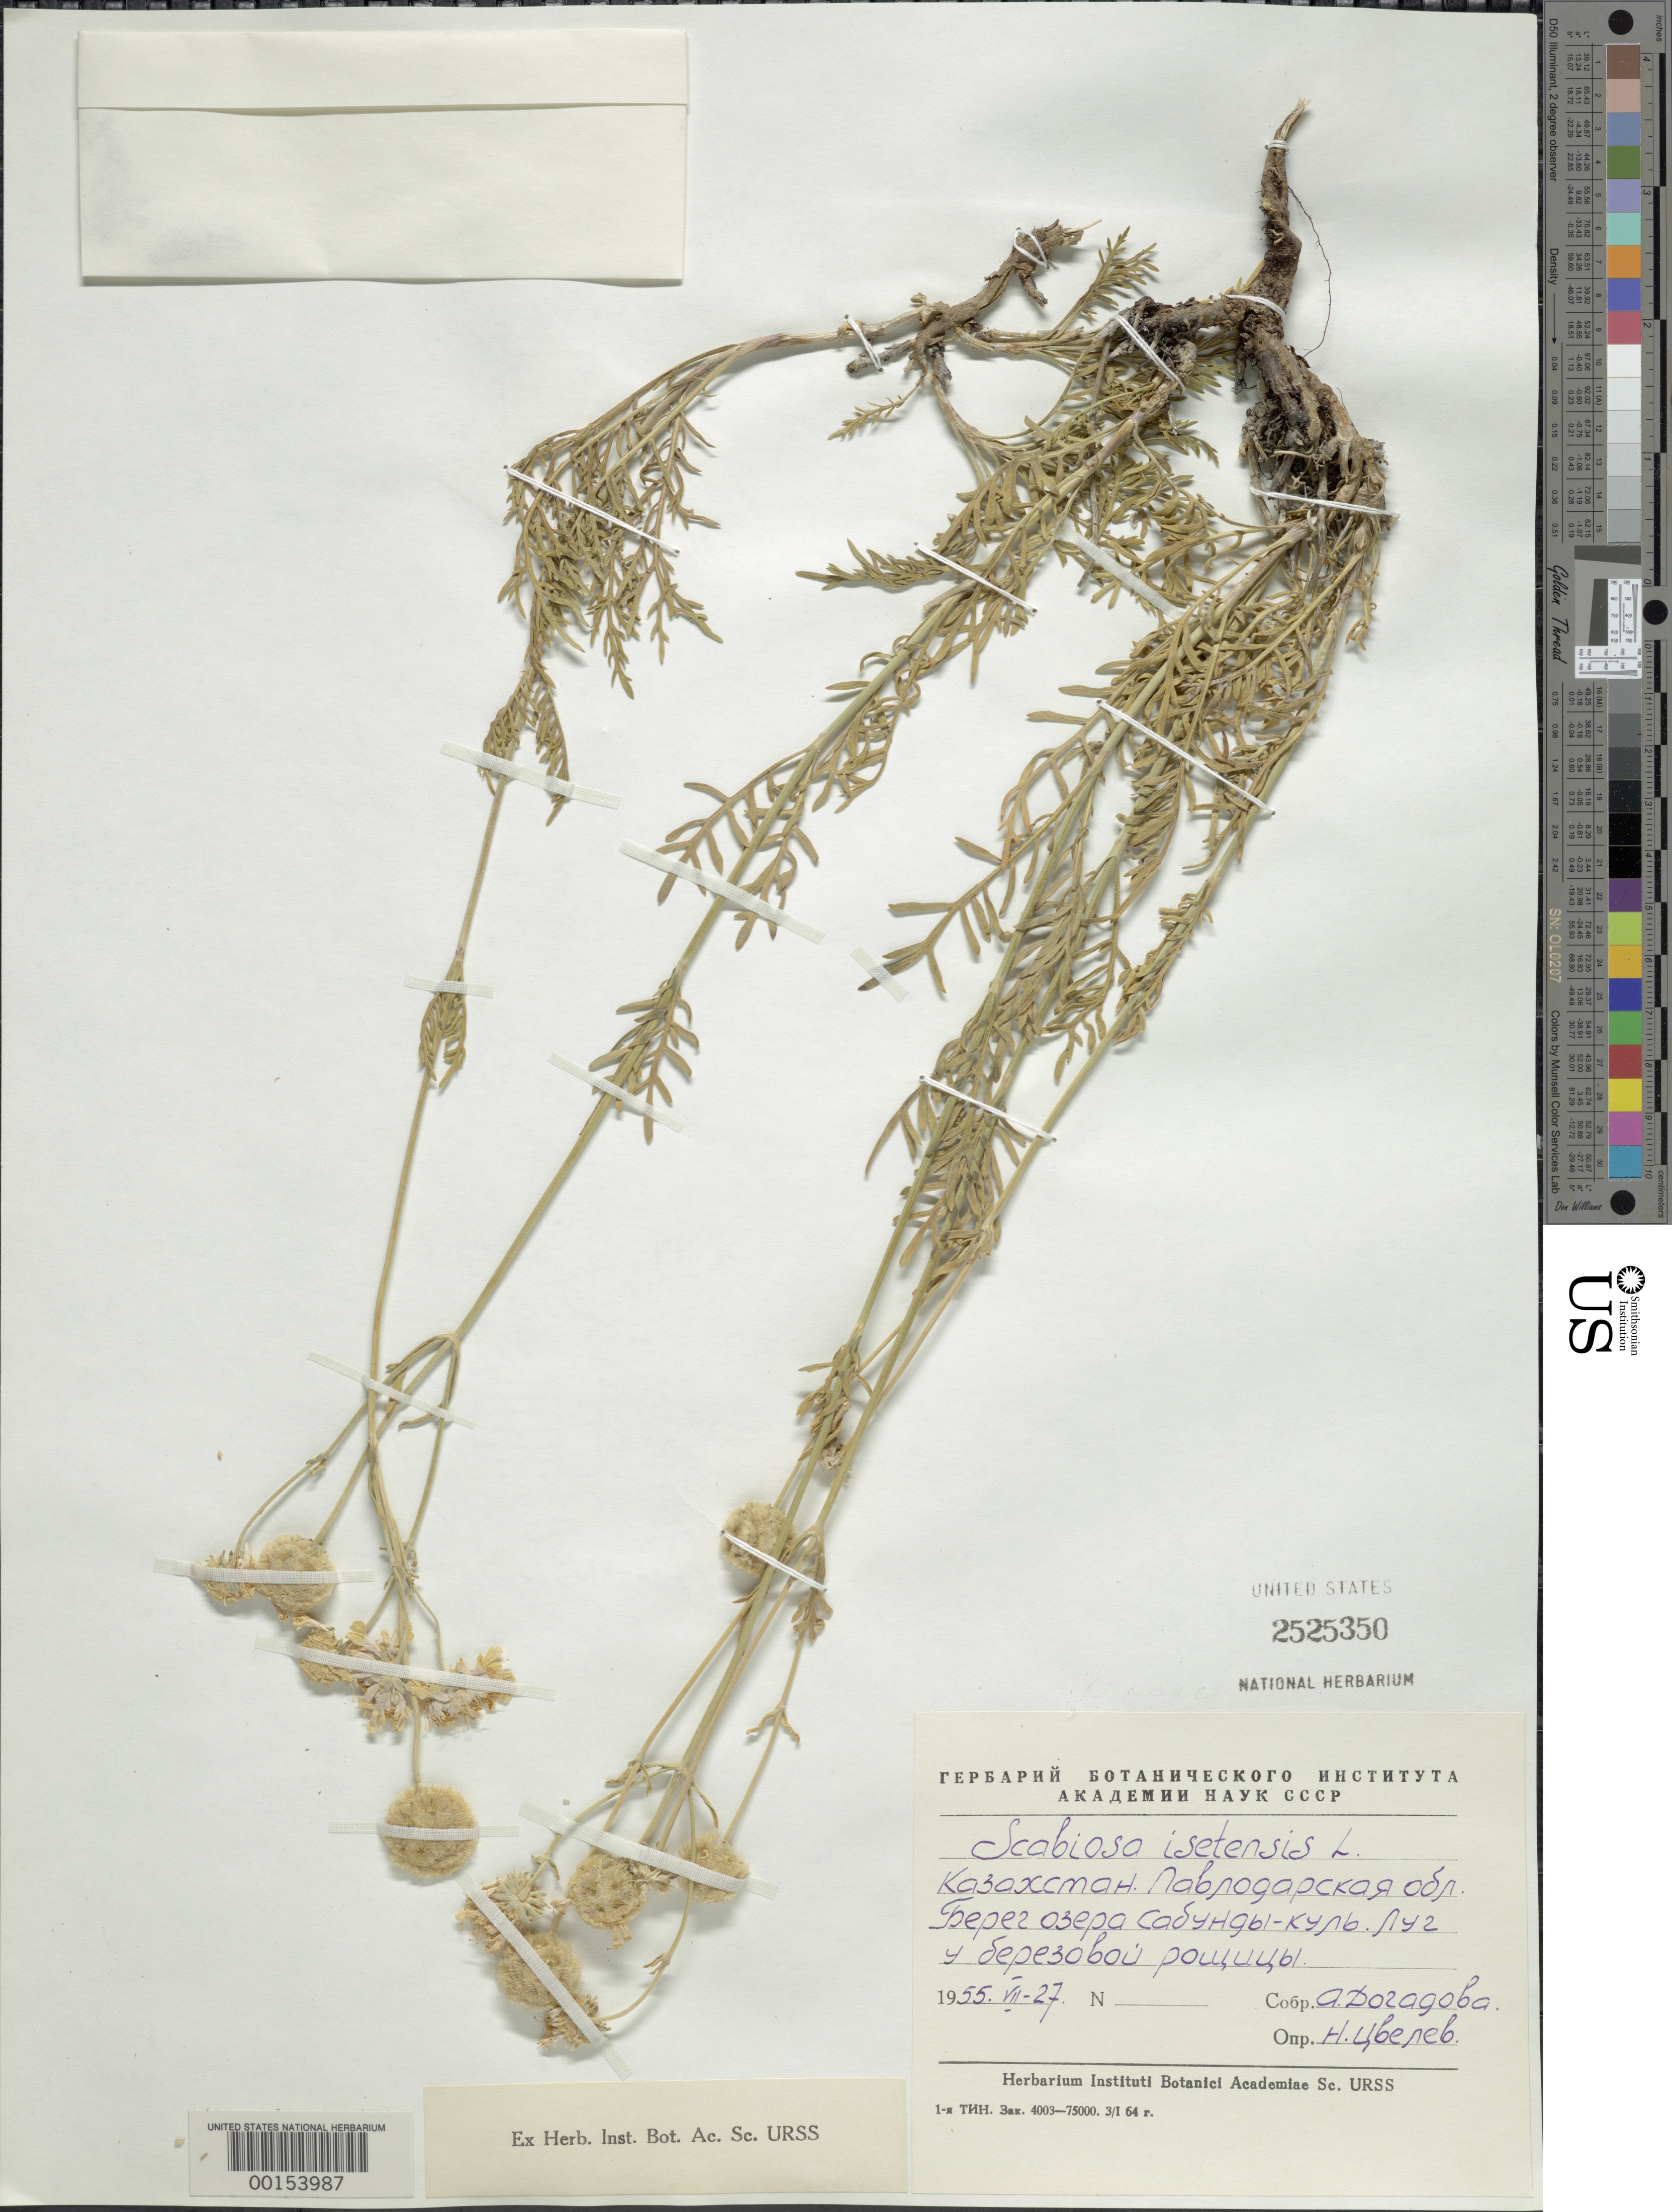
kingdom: Plantae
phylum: Tracheophyta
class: Magnoliopsida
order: Dipsacales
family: Caprifoliaceae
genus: Scabiosa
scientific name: Scabiosa isetensis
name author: L.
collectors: A. Dozagoba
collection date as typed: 27 Jul 1955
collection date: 1955-07-27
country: Kazakhstan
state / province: Paylodar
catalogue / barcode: US 2525350